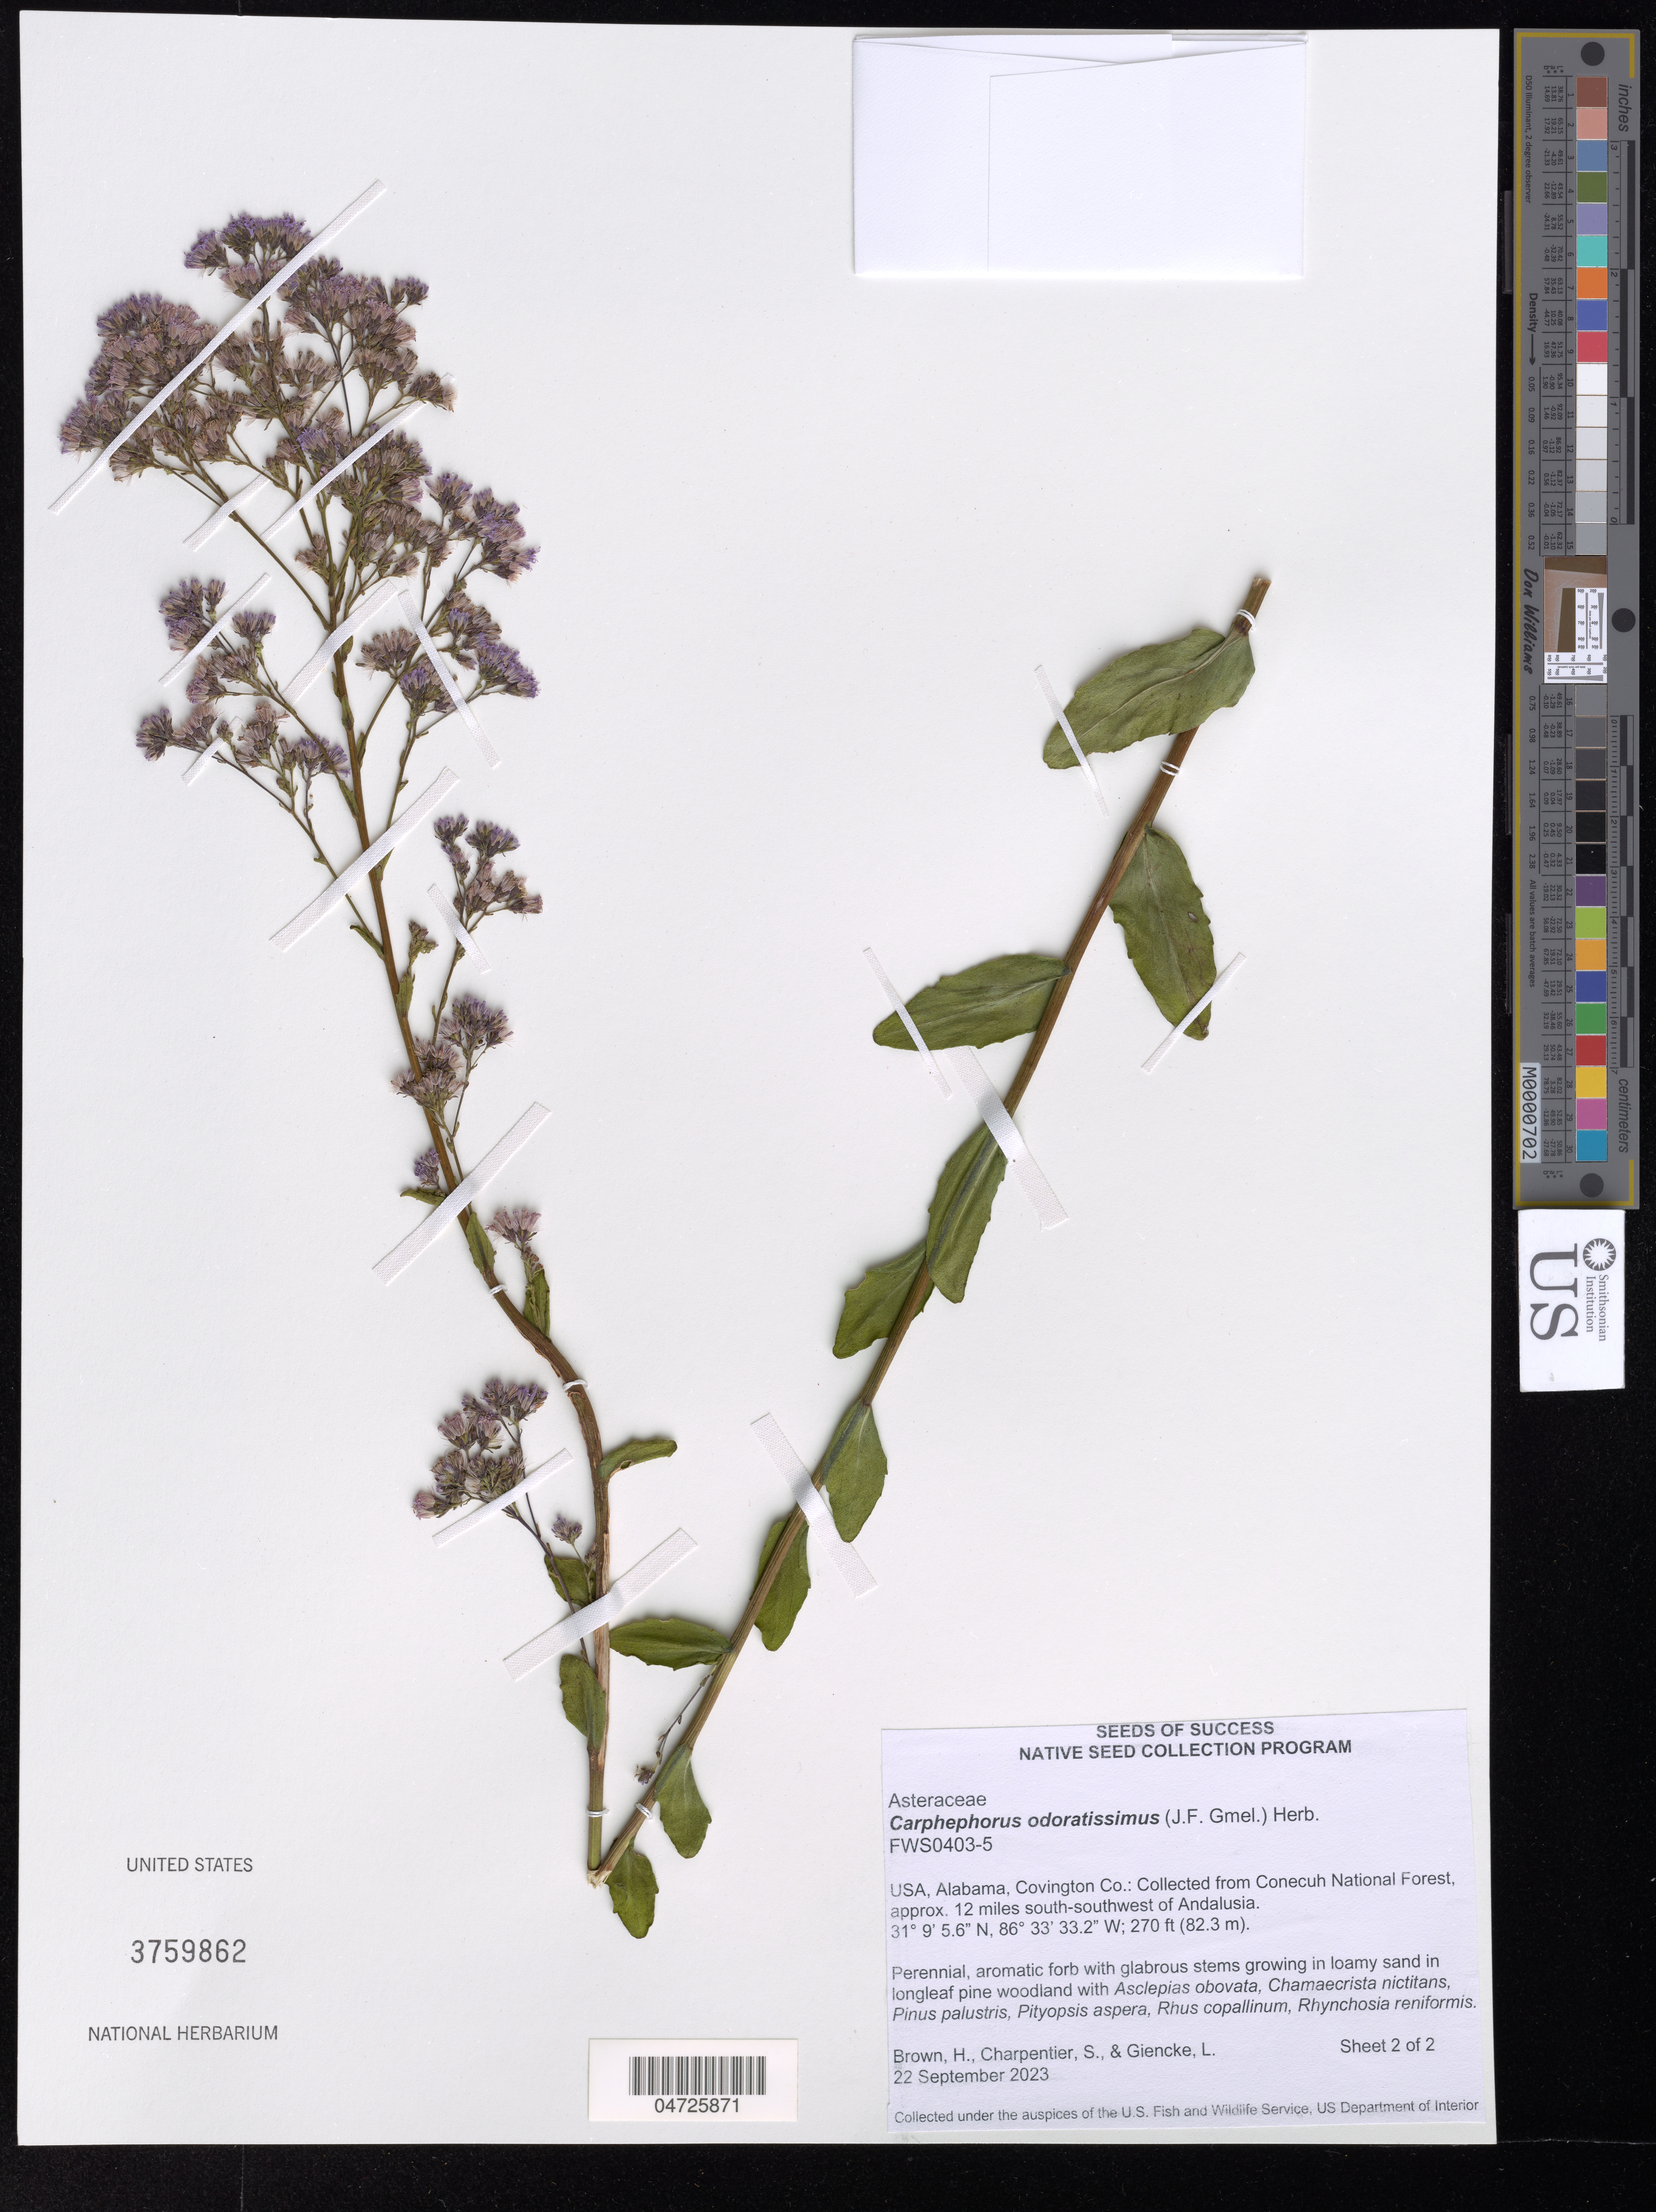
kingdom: Plantae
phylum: Tracheophyta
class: Magnoliopsida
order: Asterales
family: Asteraceae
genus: Carphephorus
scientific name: Carphephorus odoratissimus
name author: (J.F. Gmel.) H. Hebert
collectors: H. Brown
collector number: FWS0403-5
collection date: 2023-09-22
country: United States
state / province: Alabama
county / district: Covington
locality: Covington Co.: Collected from Conecuh National Forest, approx. 12 miles south-southwest of Andalusia.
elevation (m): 82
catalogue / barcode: US 3759862